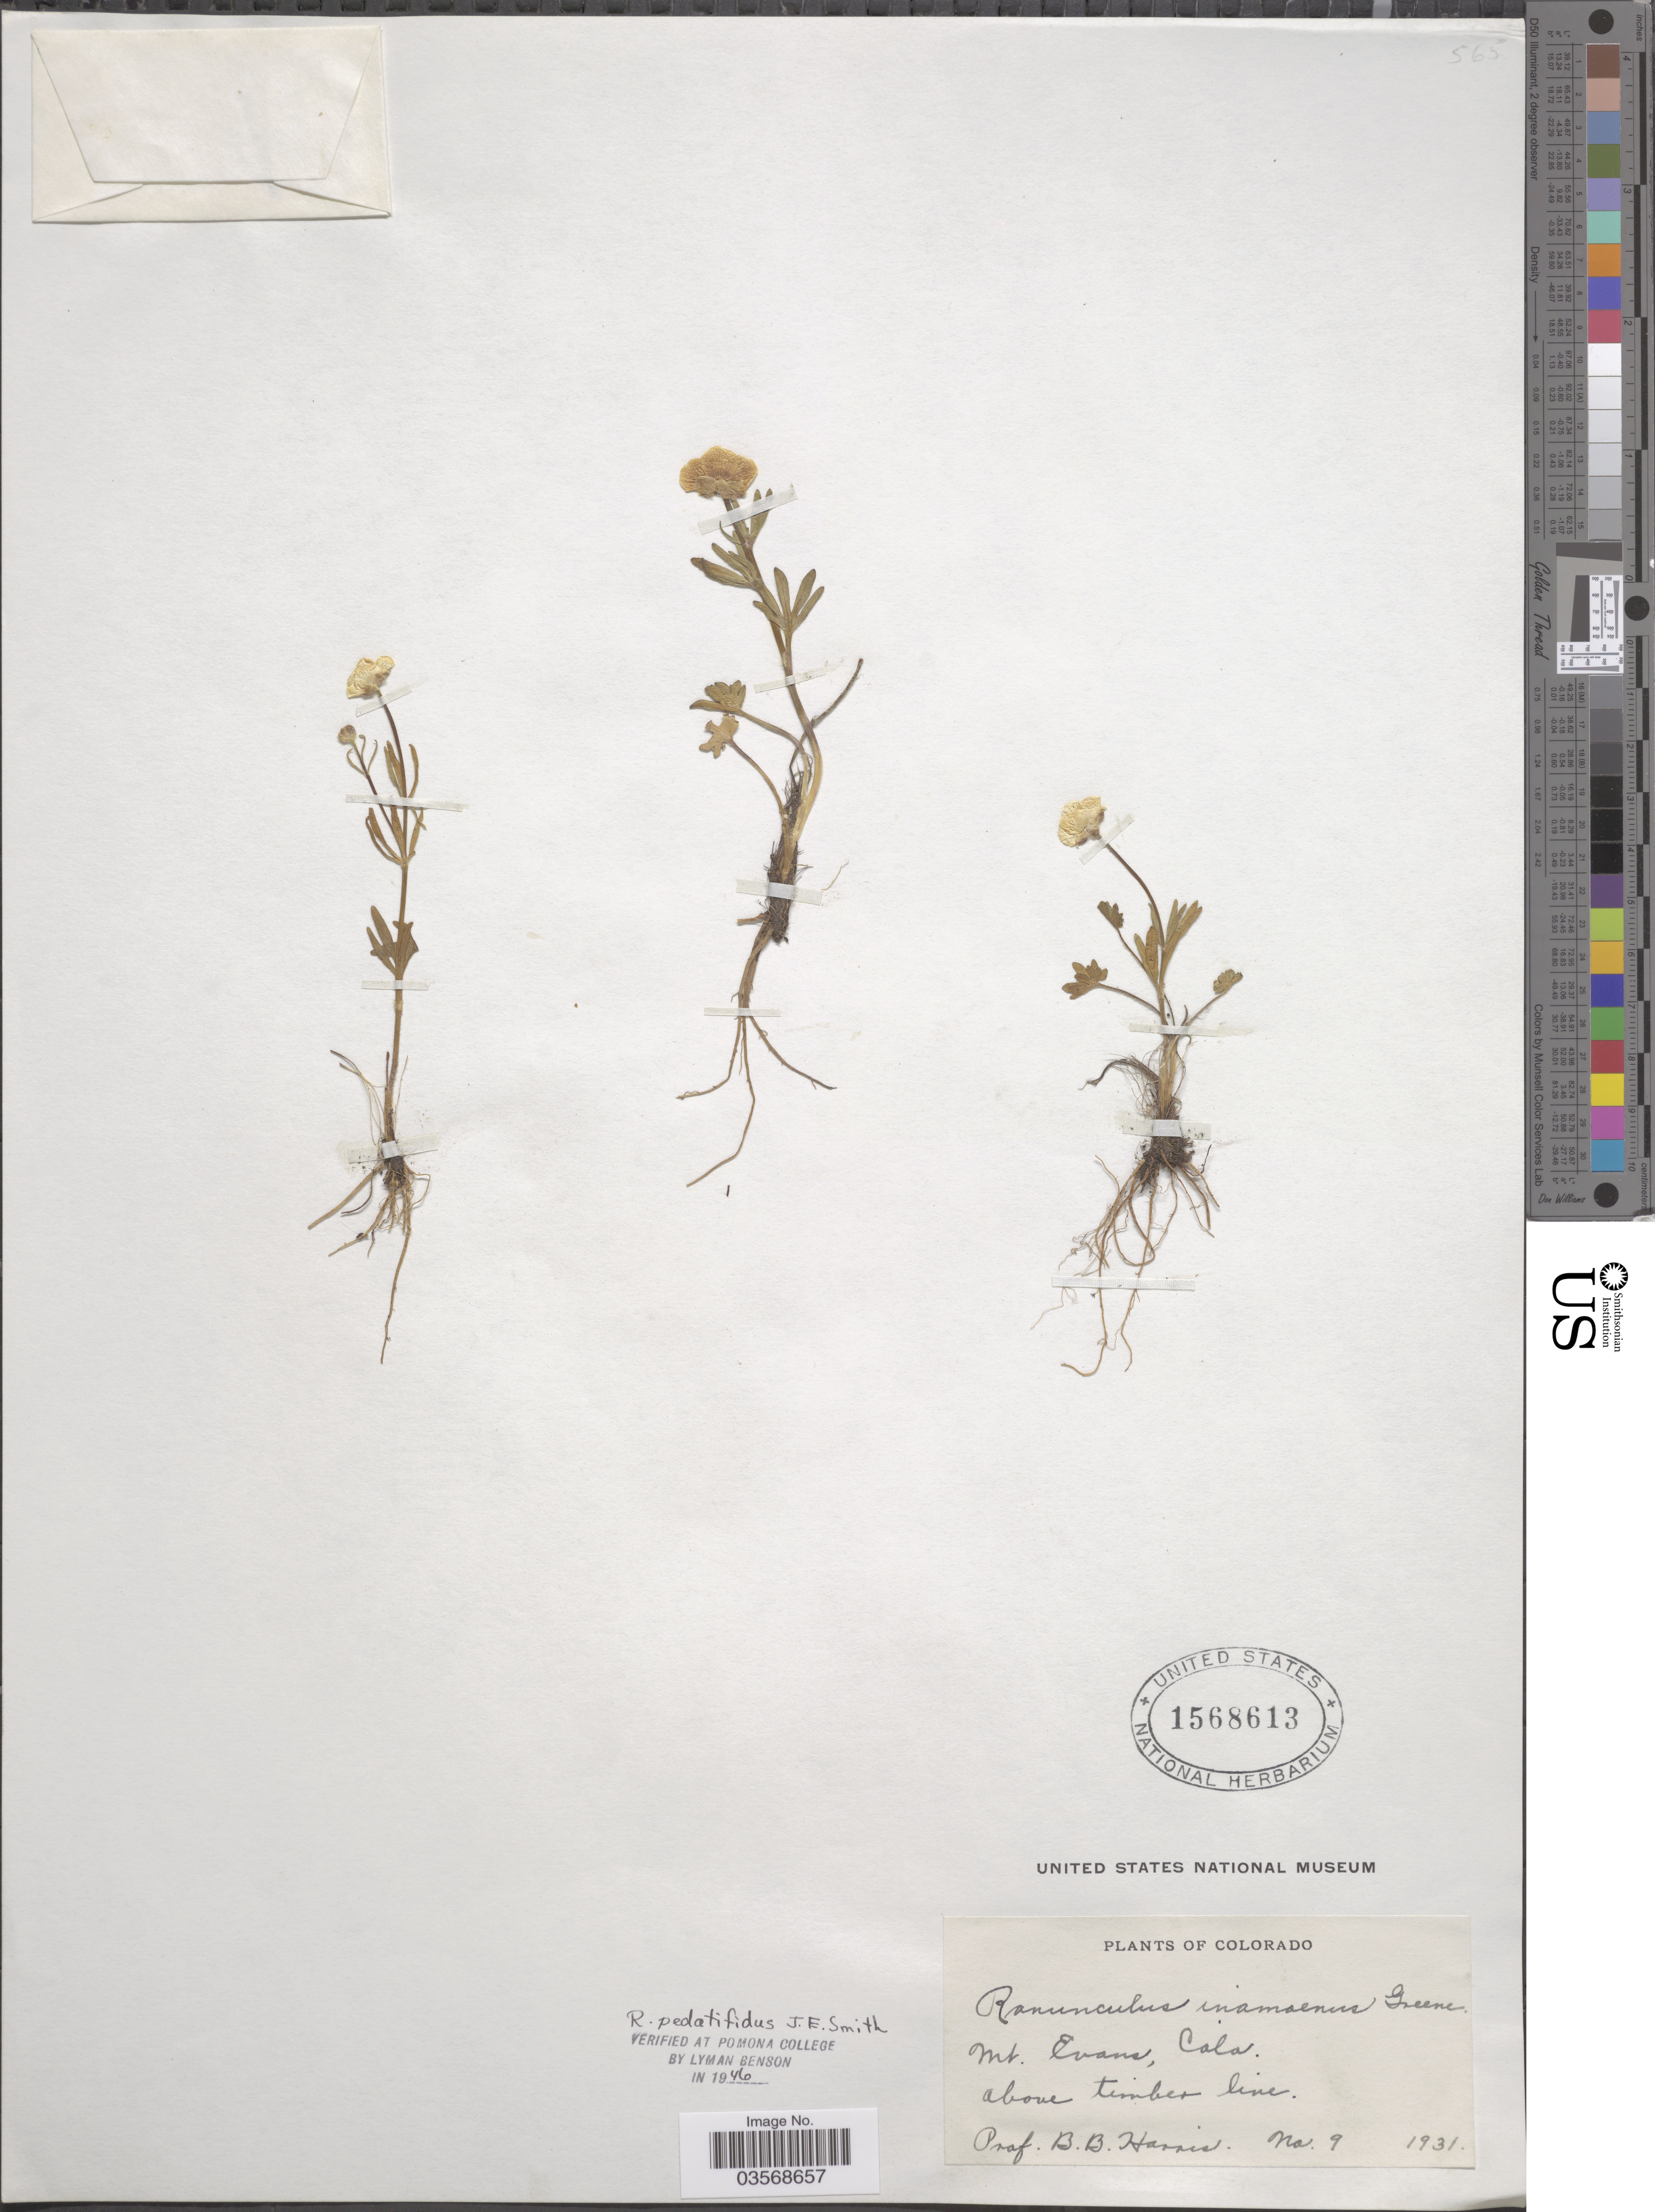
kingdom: Plantae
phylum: Tracheophyta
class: Magnoliopsida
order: Ranunculales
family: Ranunculaceae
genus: Ranunculus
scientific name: Ranunculus peduncularis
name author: Sm.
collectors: B. B. Harris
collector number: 9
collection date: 1931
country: United States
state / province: Colorado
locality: Mt. Evans, above timber line.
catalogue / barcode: US 1568613